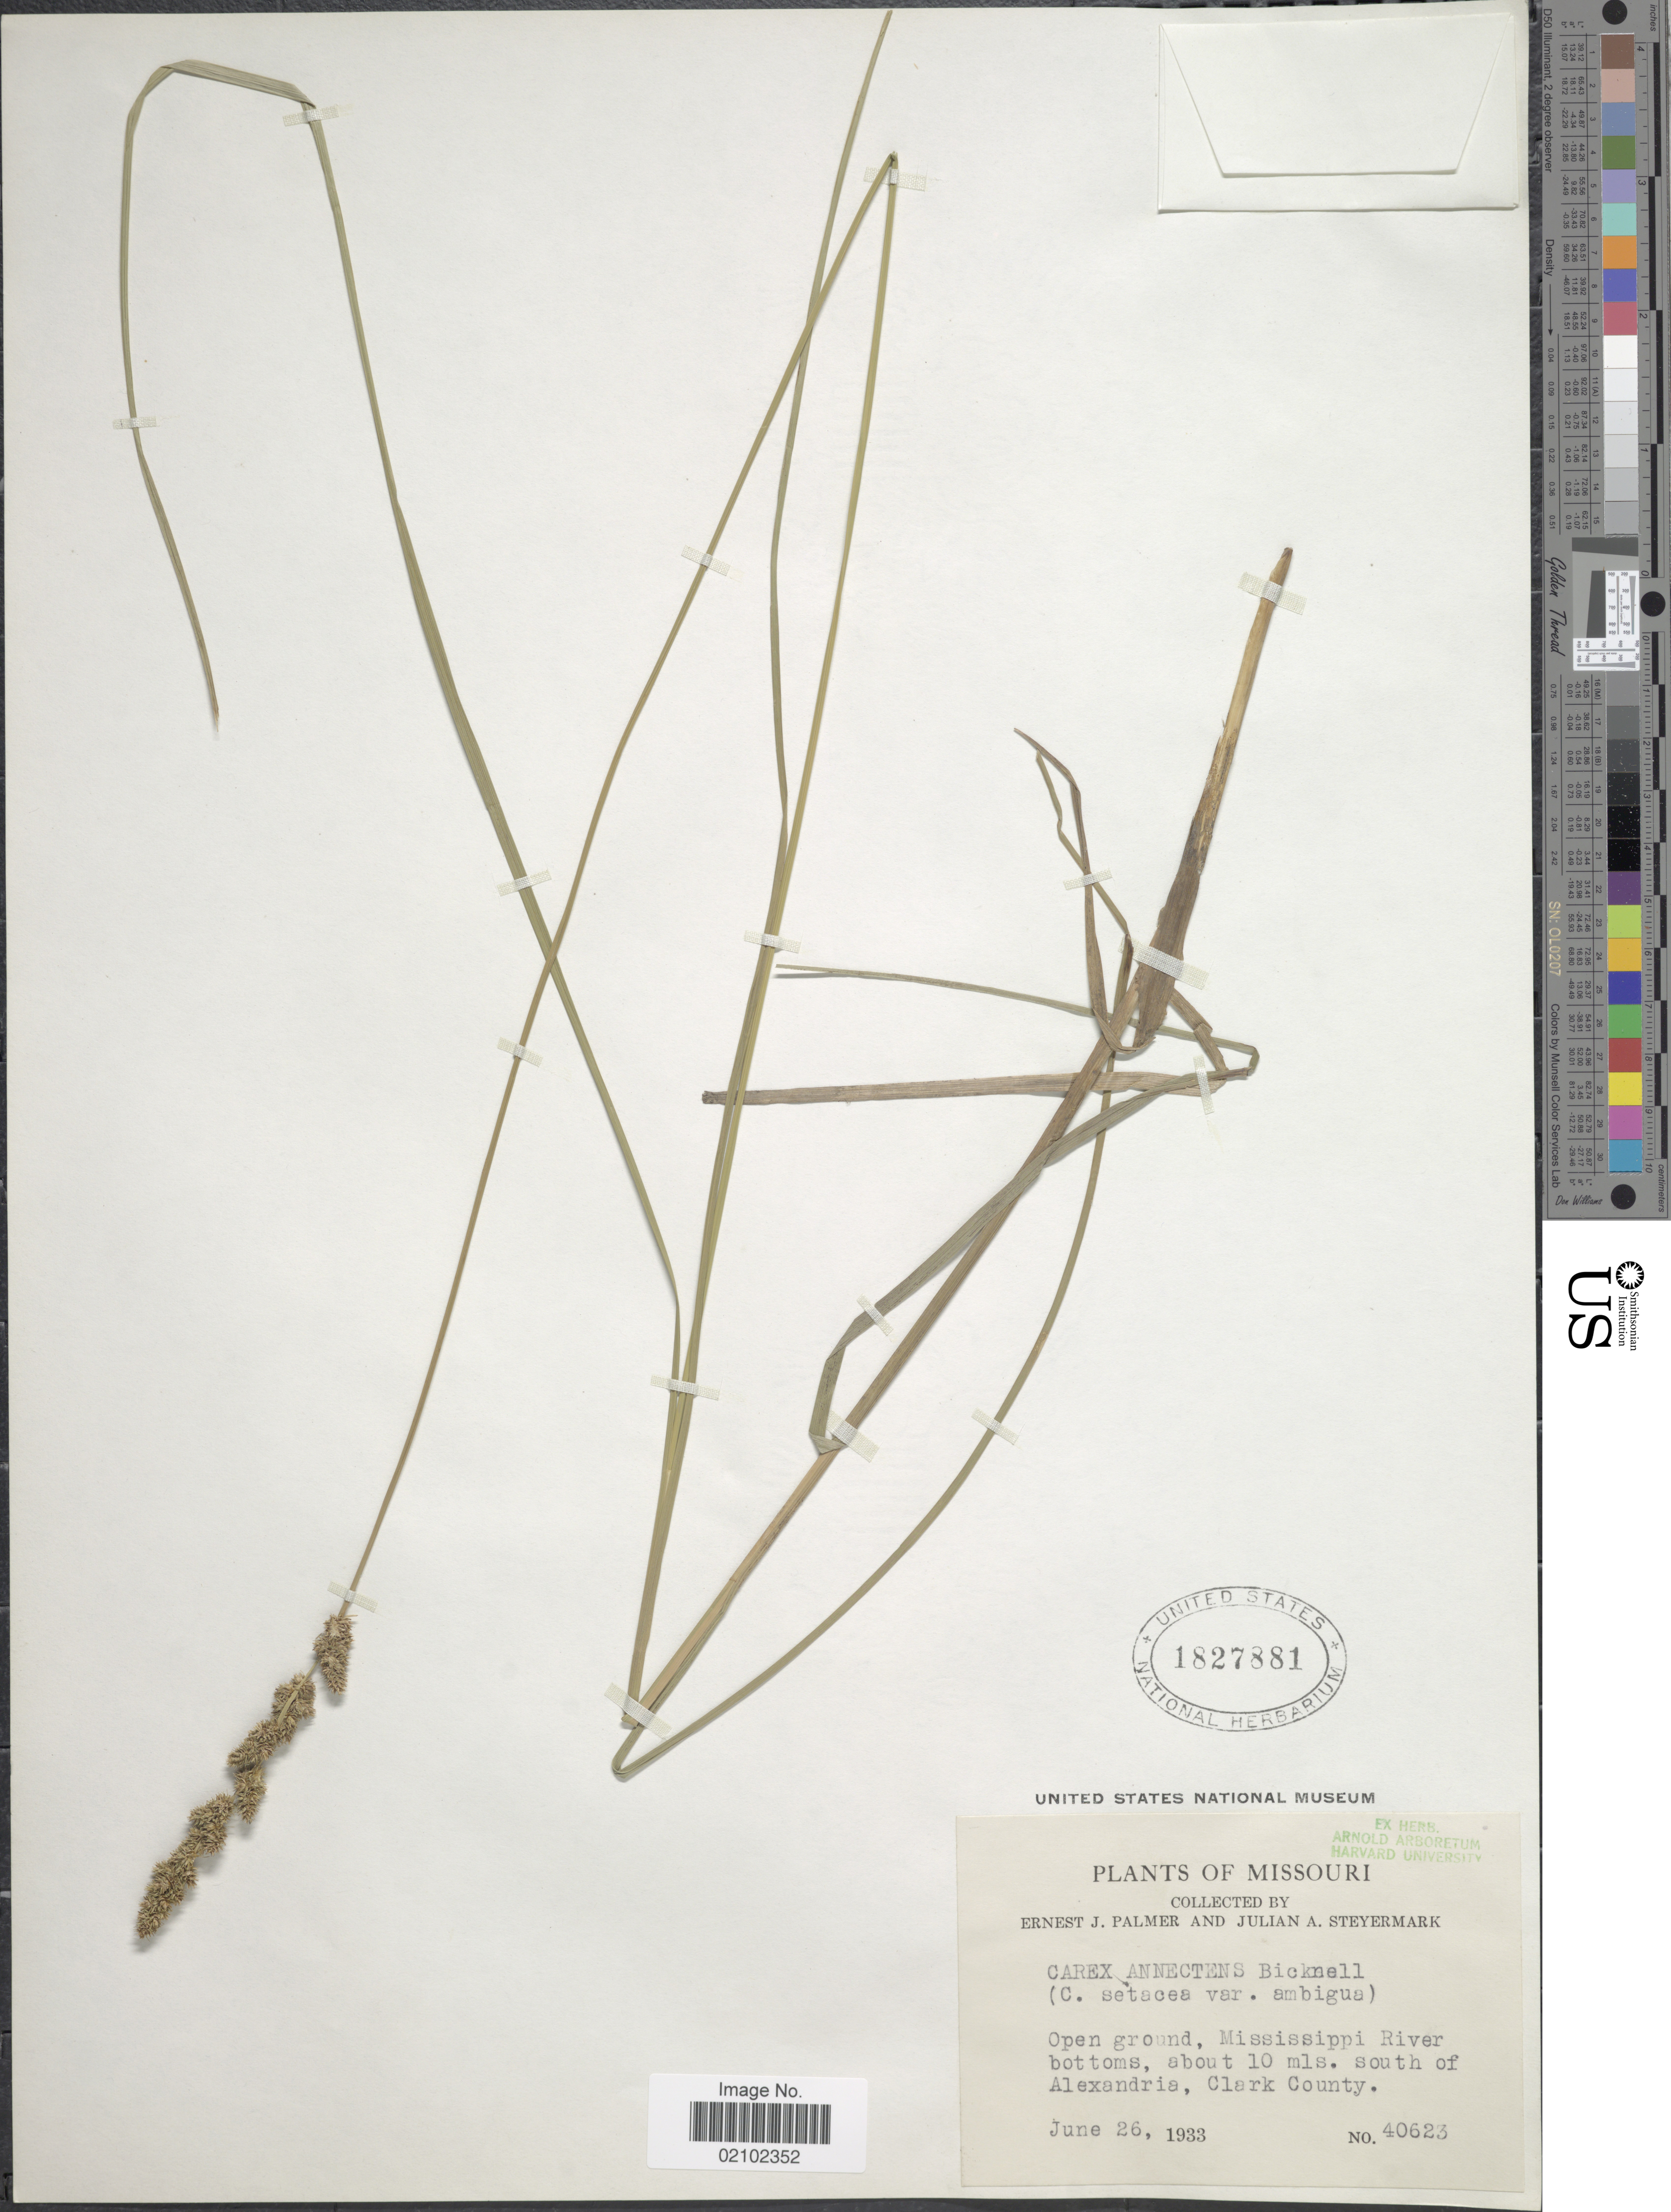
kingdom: Plantae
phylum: Tracheophyta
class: Liliopsida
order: Poales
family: Cyperaceae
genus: Carex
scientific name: Carex annectens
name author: (E.P. Bicknell) E.P. Bicknell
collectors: E. J. Palmer & J. Steyermark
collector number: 40623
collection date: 1933-06-26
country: United States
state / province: Missouri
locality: Mississippi River bottoms, about 10 mls. south of Alexandria, Clark County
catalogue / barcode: US 1827881